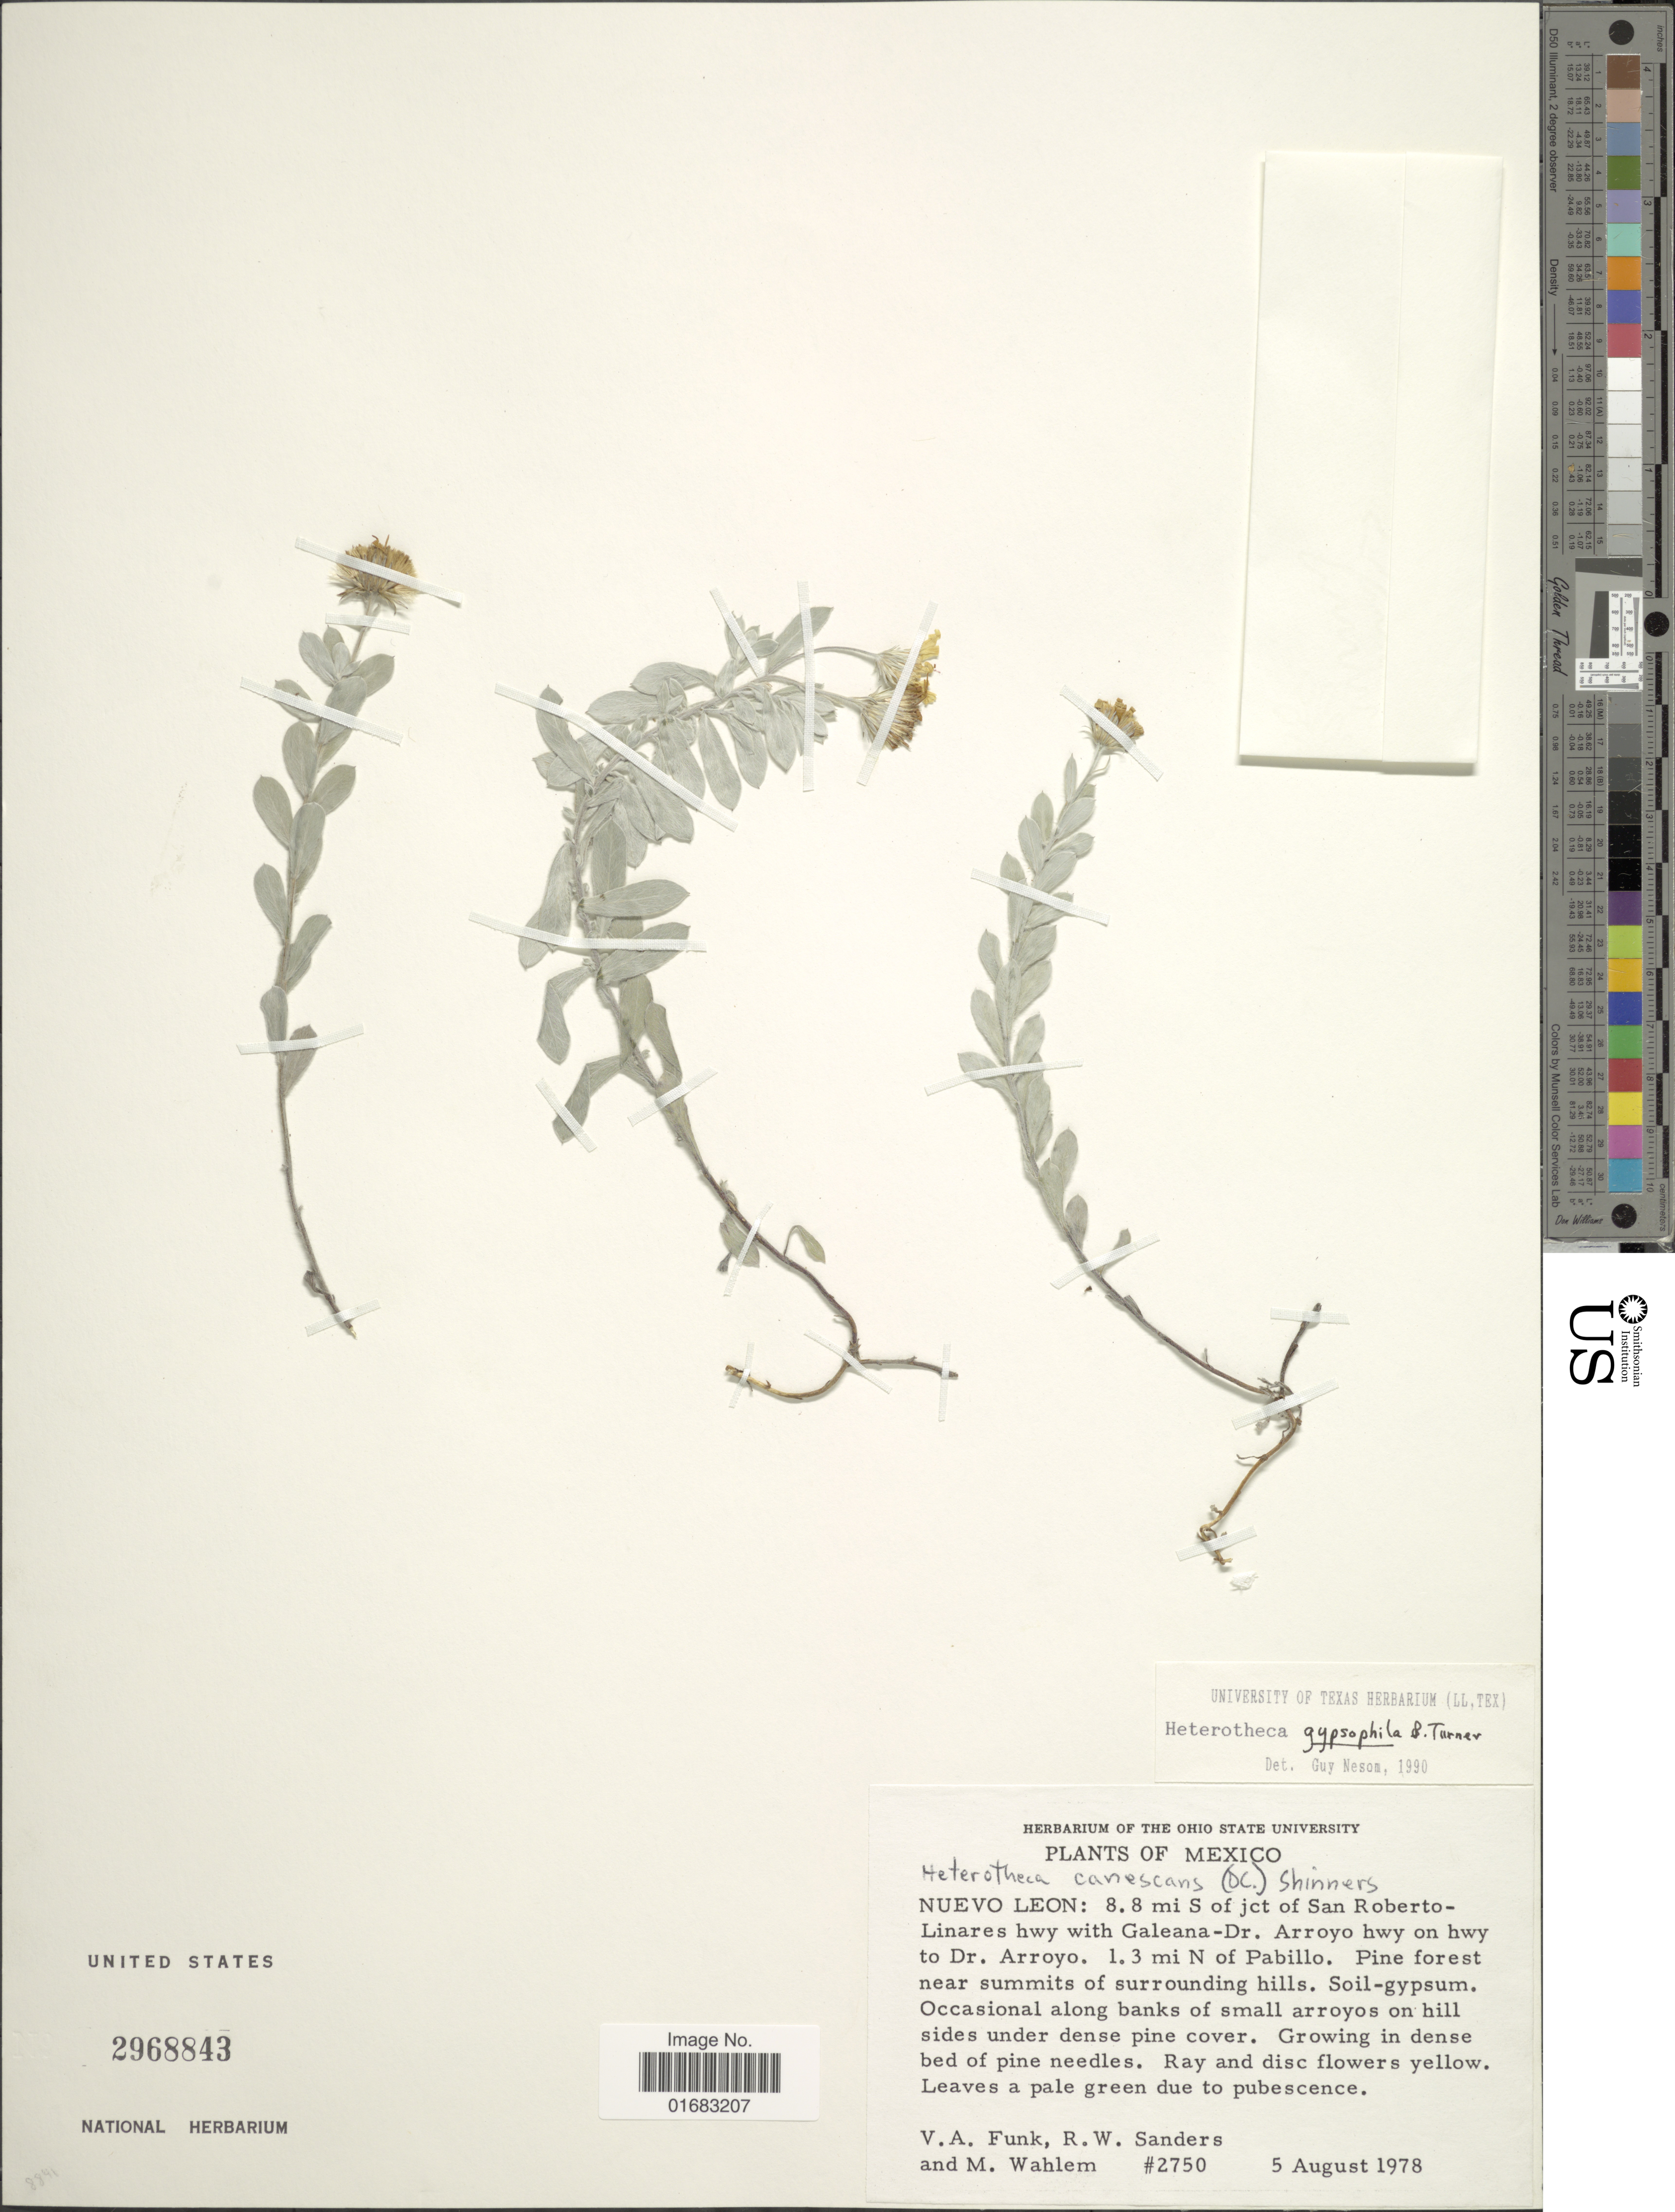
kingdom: Plantae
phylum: Tracheophyta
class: Magnoliopsida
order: Asterales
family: Asteraceae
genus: Heterotheca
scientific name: Heterotheca canescens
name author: (DC.) Shinners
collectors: V. Funk, R. W. Sanders & M. Wahlem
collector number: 2750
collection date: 1978-08-05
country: Mexico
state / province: Nuevo León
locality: Mexico. Nuevo León: 8.8 mi S of jct of San Roberto-Linares hwy with Galeana-Dr. Arroyo hwy on hwy to Dr. Arroyo. 1.3 mi N of Pabilo.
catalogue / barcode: US 2968843